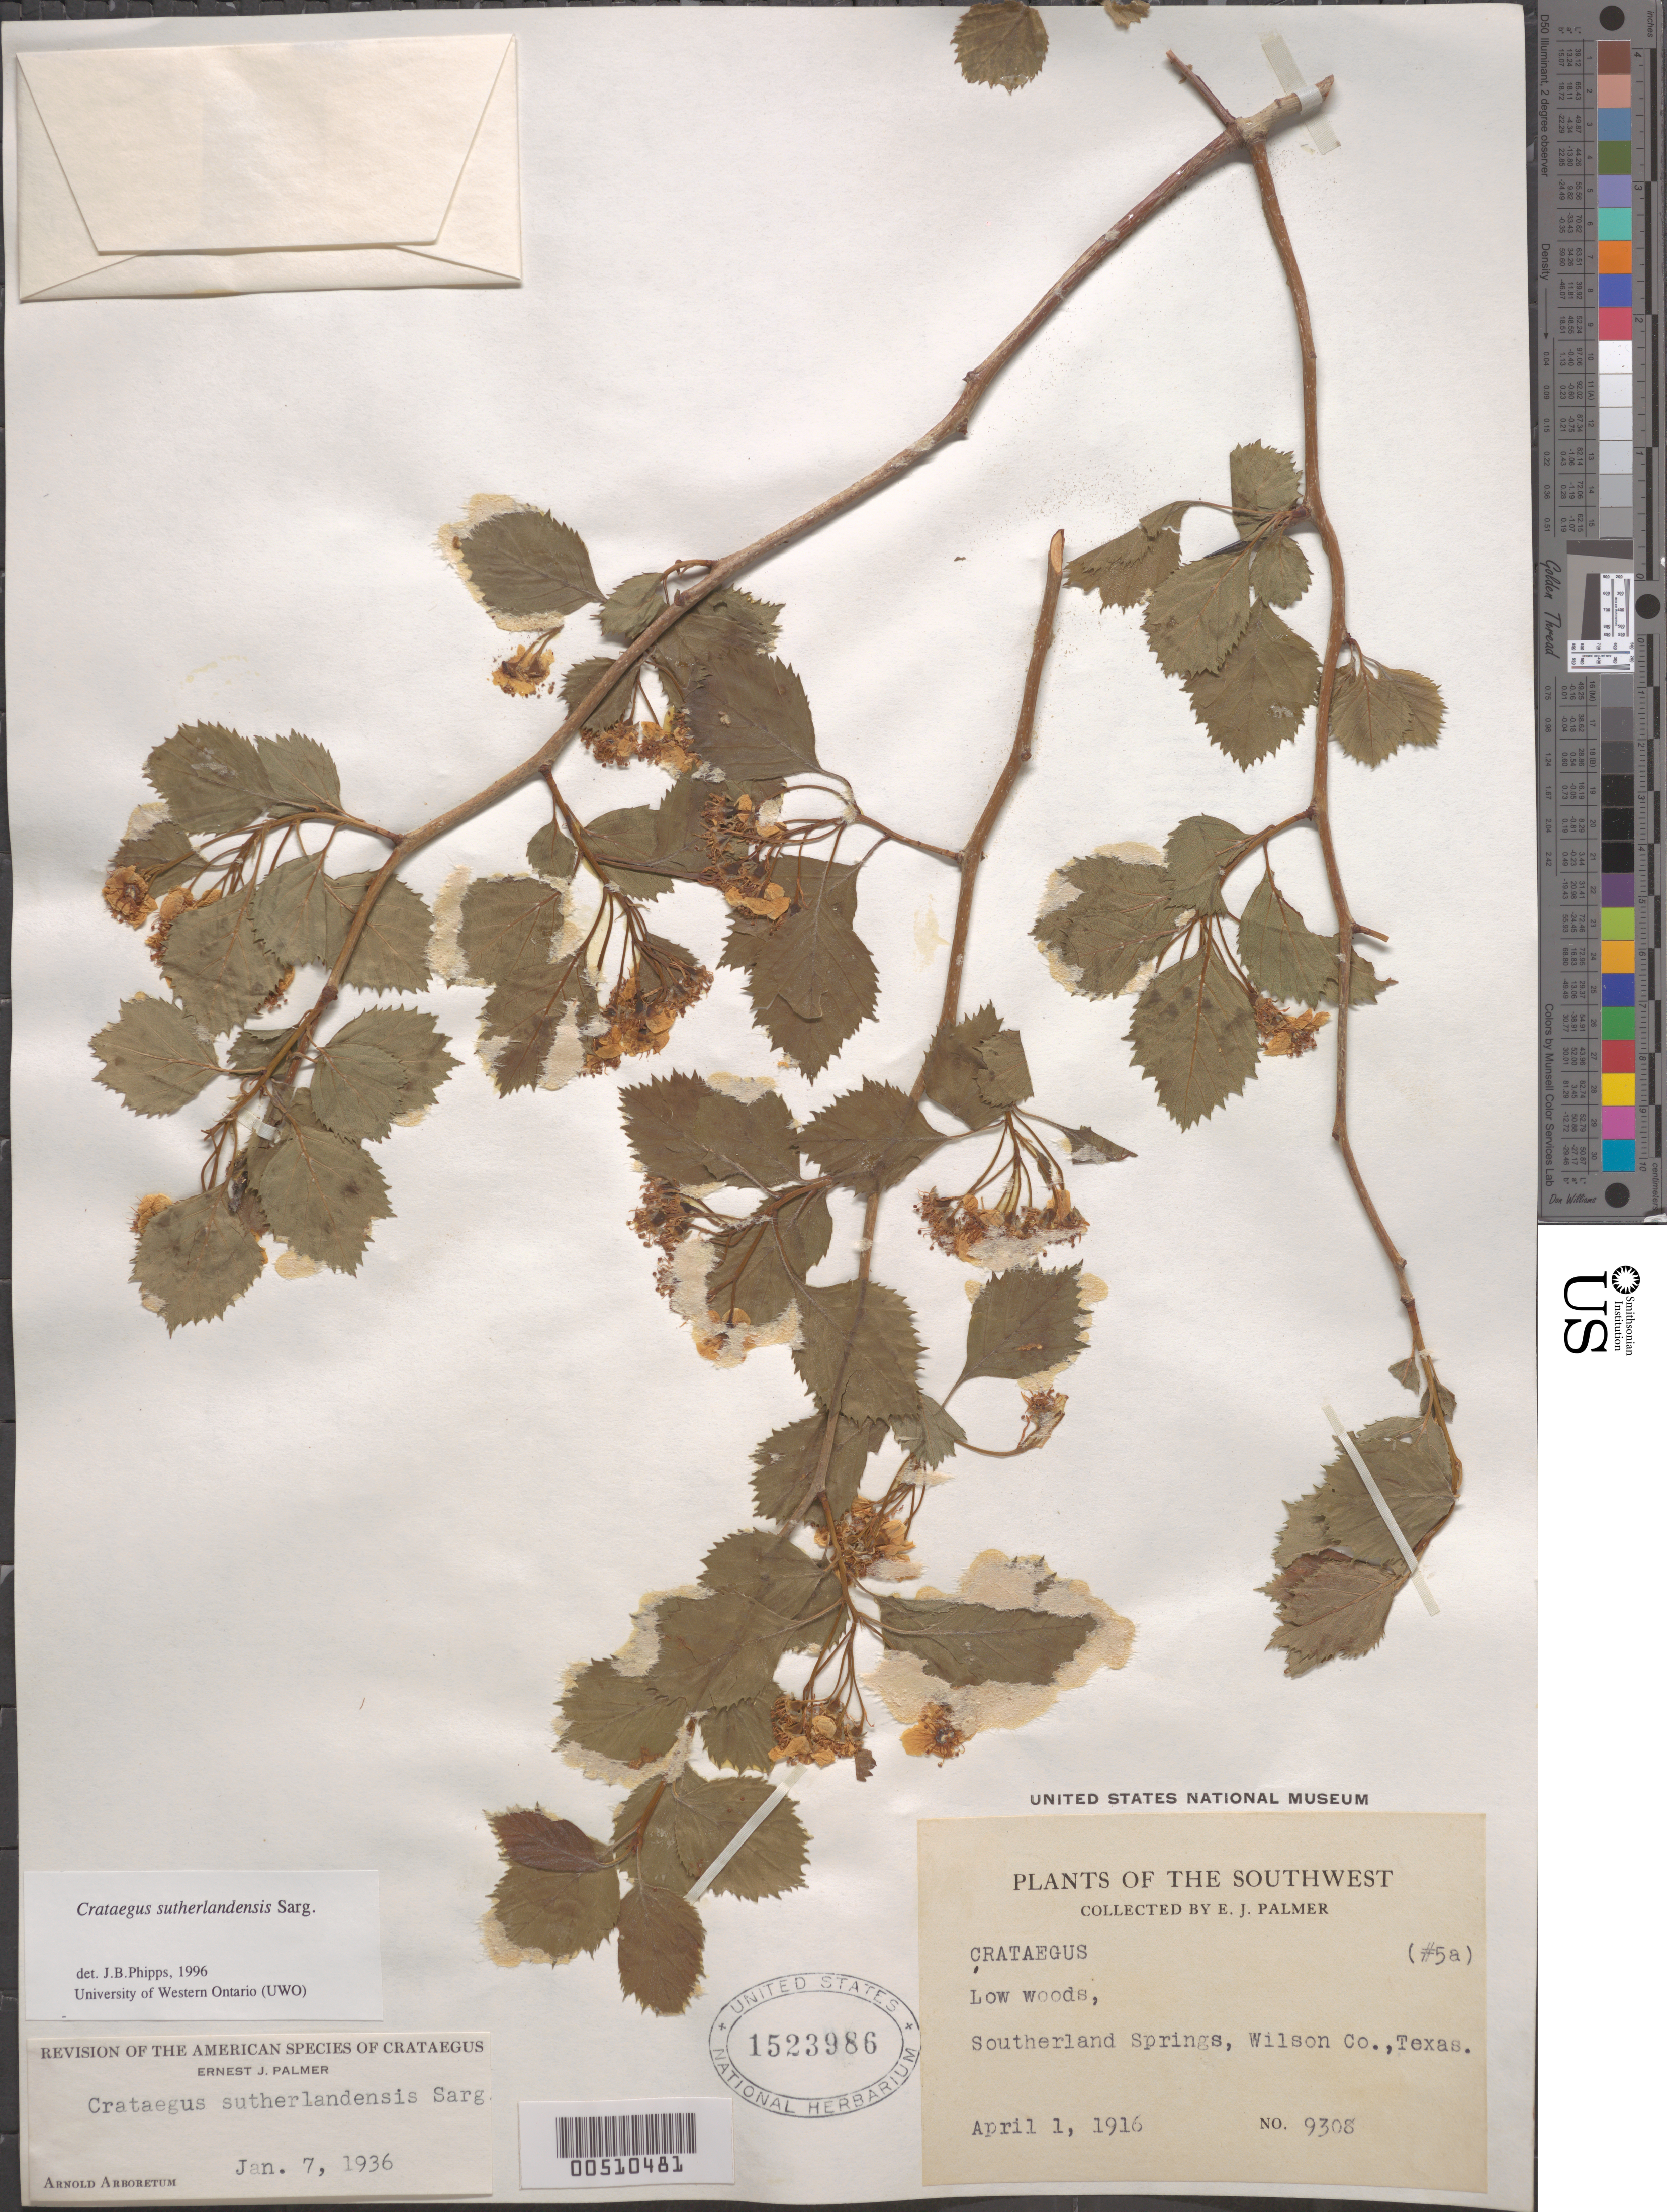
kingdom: Plantae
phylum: Tracheophyta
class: Magnoliopsida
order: Rosales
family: Rosaceae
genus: Crataegus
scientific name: Crataegus viridis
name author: L.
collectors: E. J. Palmer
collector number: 9308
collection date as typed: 01 Apr 1916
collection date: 1916-04-01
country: United States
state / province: Texas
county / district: Wilson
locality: Southerland Springs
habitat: Low woods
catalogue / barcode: US 1523986